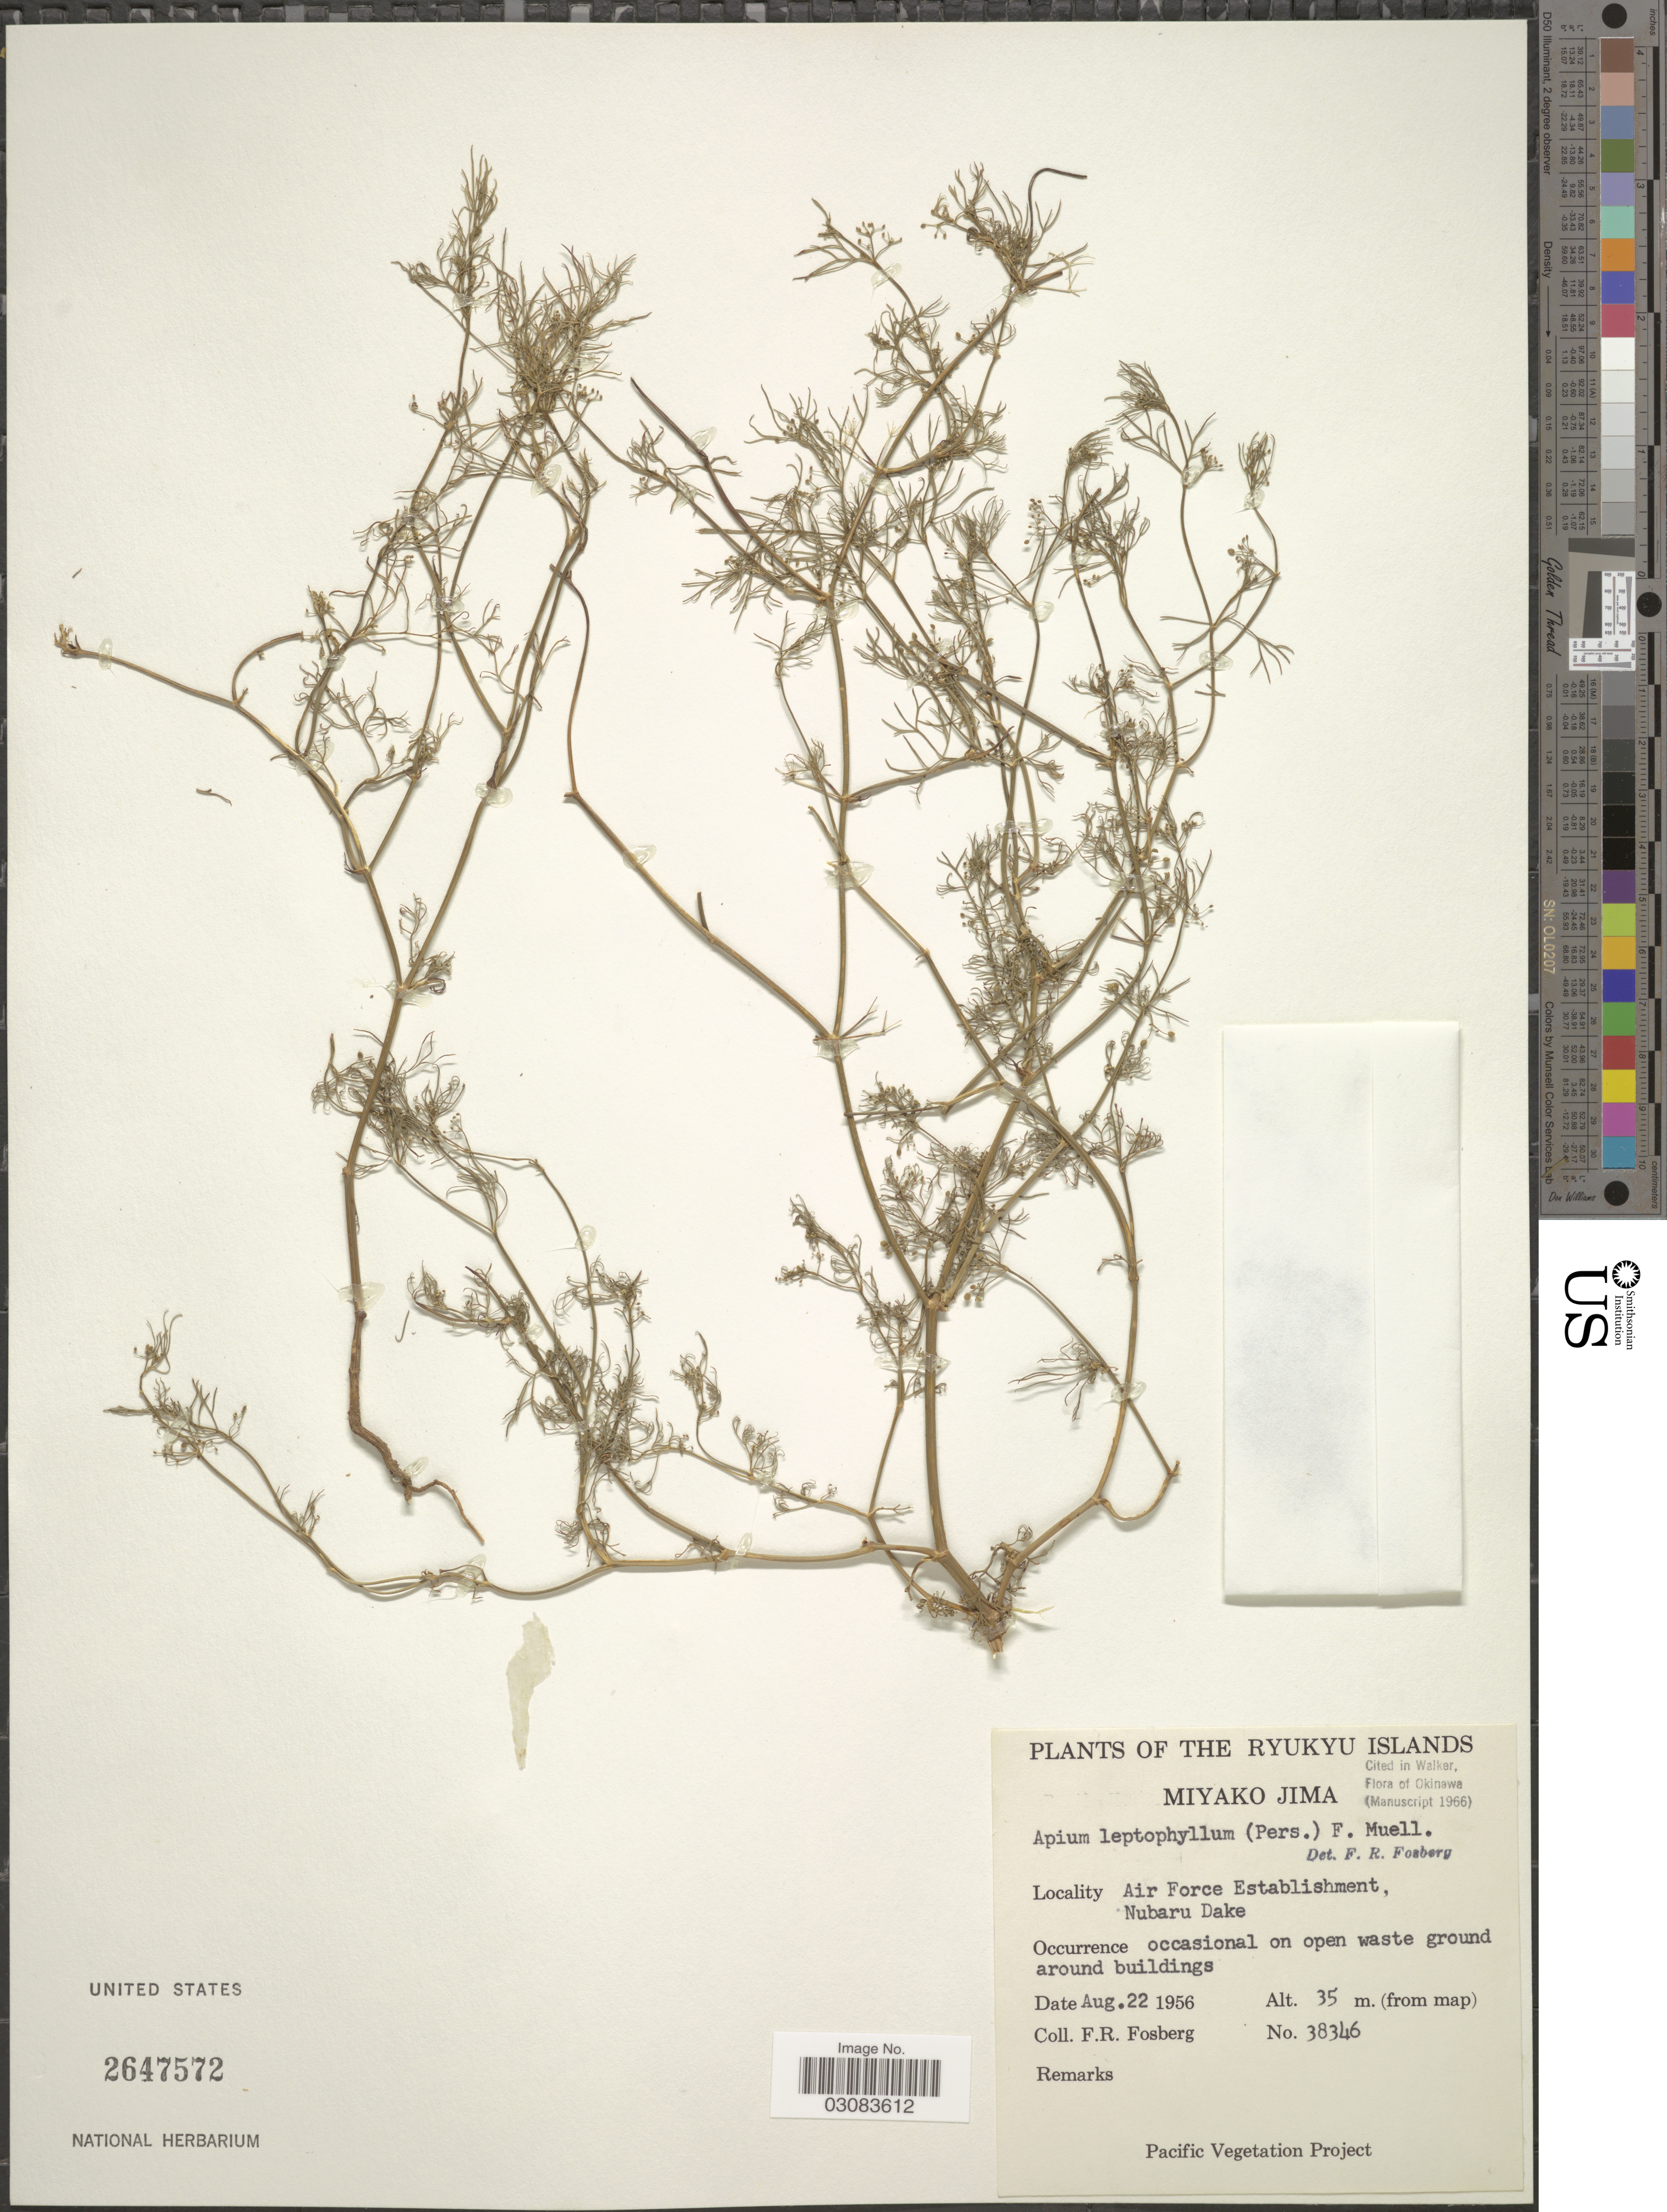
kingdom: Plantae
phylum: Tracheophyta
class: Magnoliopsida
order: Apiales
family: Apiaceae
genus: Cyclospermum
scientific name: Cyclospermum leptophyllum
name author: (Pers.) Sprague ex Britton & P. Wilson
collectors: F. R. Fosberg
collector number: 38346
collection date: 1956-08-22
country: Japan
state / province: Okinawa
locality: Ryukyu Islands. Miyako Jima. Air Force Establishment, Nubaru Dake.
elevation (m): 35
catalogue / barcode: US 2647572